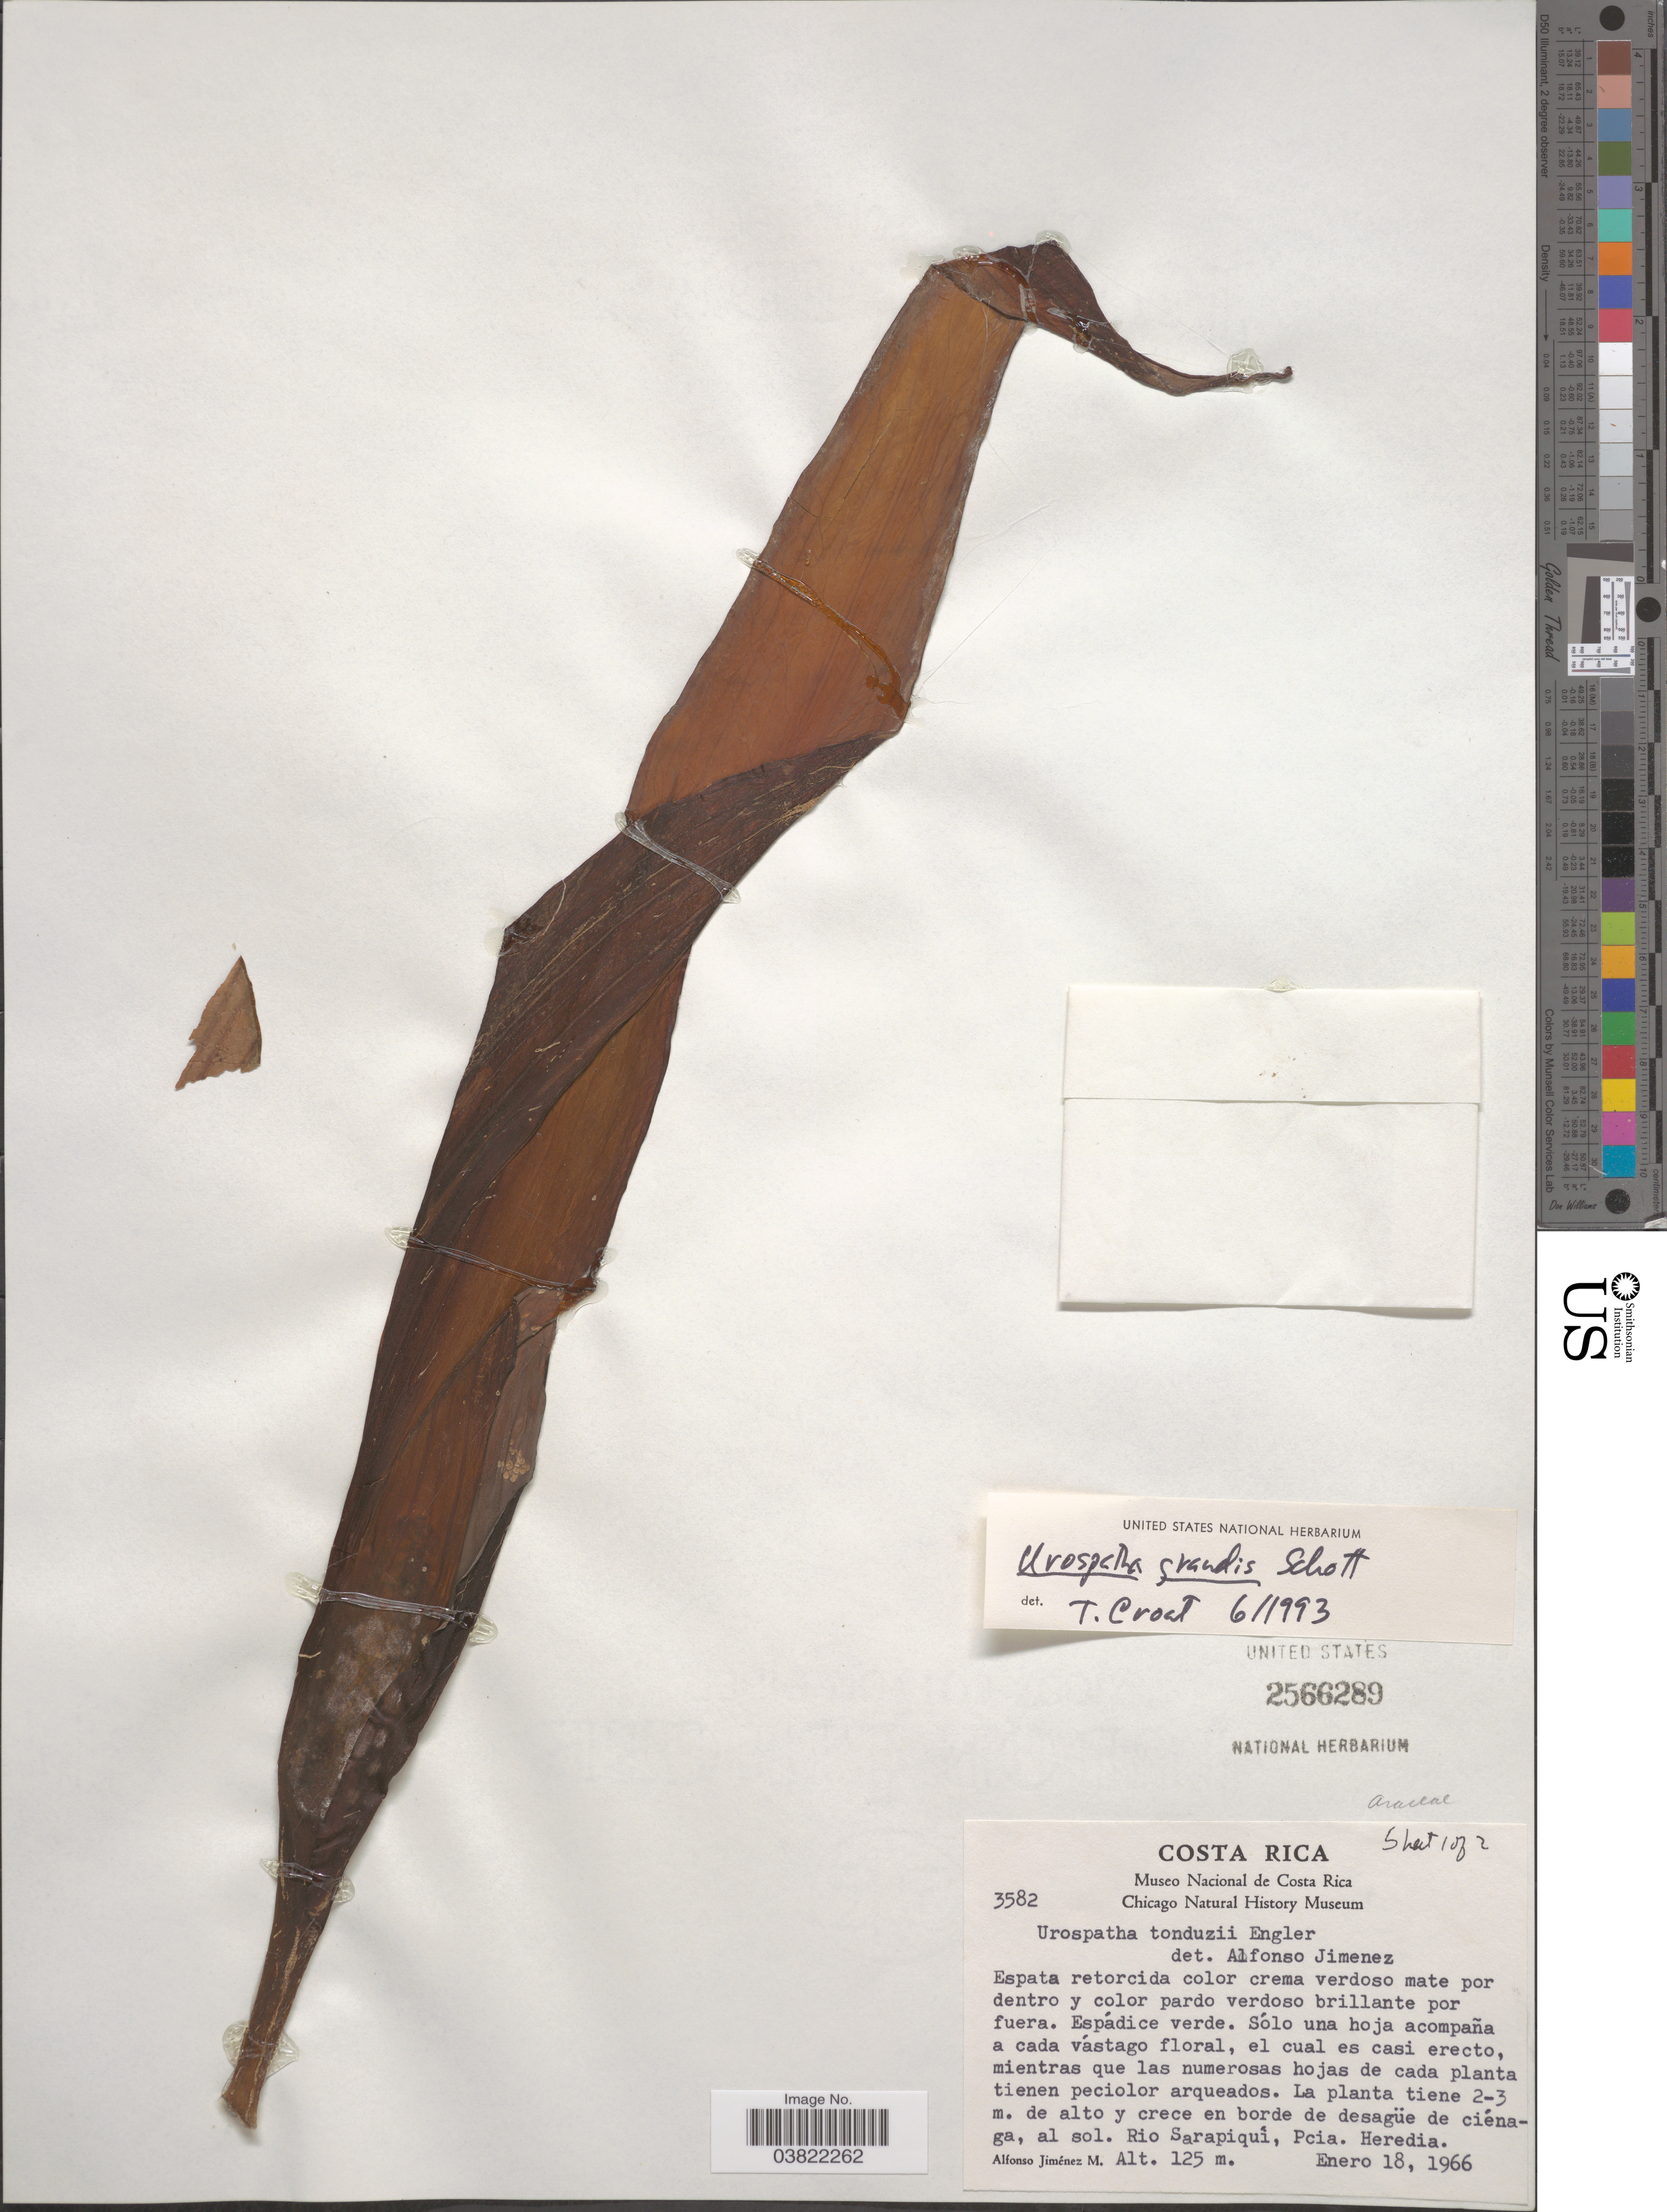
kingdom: Plantae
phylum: Tracheophyta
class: Liliopsida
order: Alismatales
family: Araceae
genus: Urospatha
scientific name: Urospatha grandis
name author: Schott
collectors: A. Jimenez M.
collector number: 3582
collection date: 1966-01-18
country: Costa Rica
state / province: Heredia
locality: Rio Sarapiquí, Pcia. Heredia.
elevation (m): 125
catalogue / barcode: US 2566289